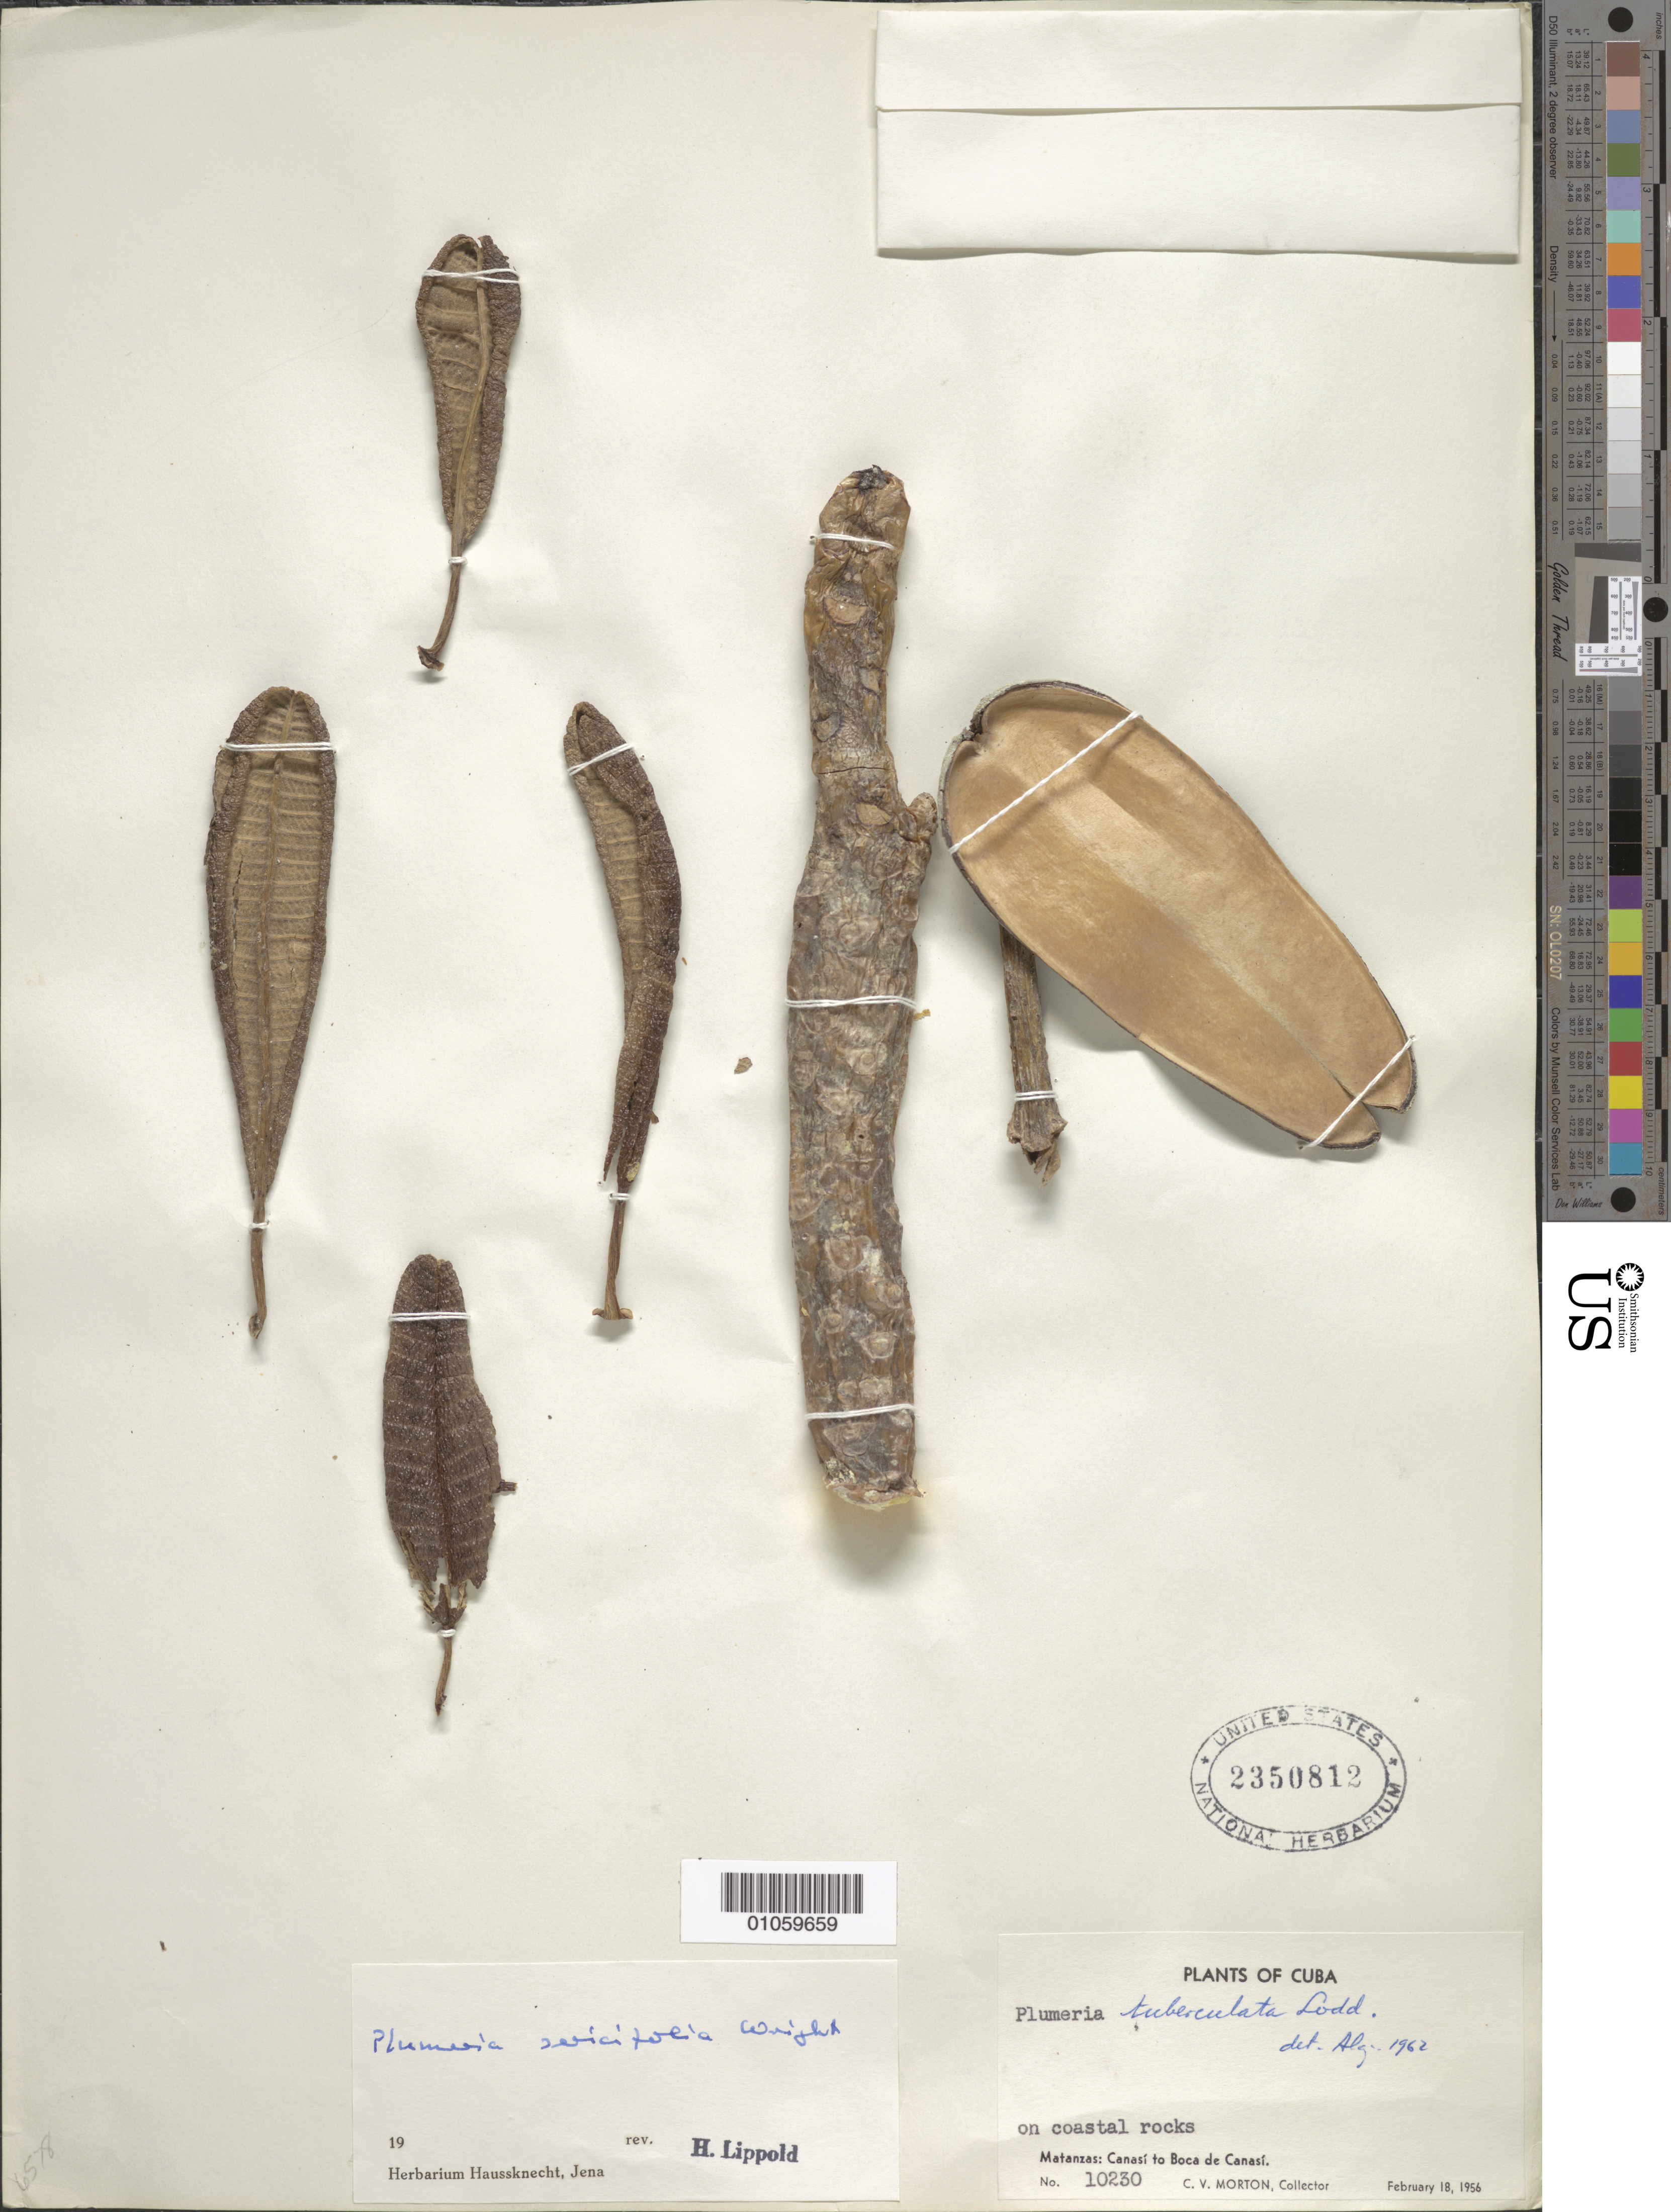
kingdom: Plantae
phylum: Tracheophyta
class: Magnoliopsida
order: Gentianales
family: Apocynaceae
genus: Plumeria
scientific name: Plumeria sericifolia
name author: C. Wright ex Griseb.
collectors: C. V. Morton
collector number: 10230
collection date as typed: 18 Feb 1956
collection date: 1956-02-18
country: Cuba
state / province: Matanzas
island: Cuba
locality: Canasí to Boca de Canasí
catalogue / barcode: US 2350812